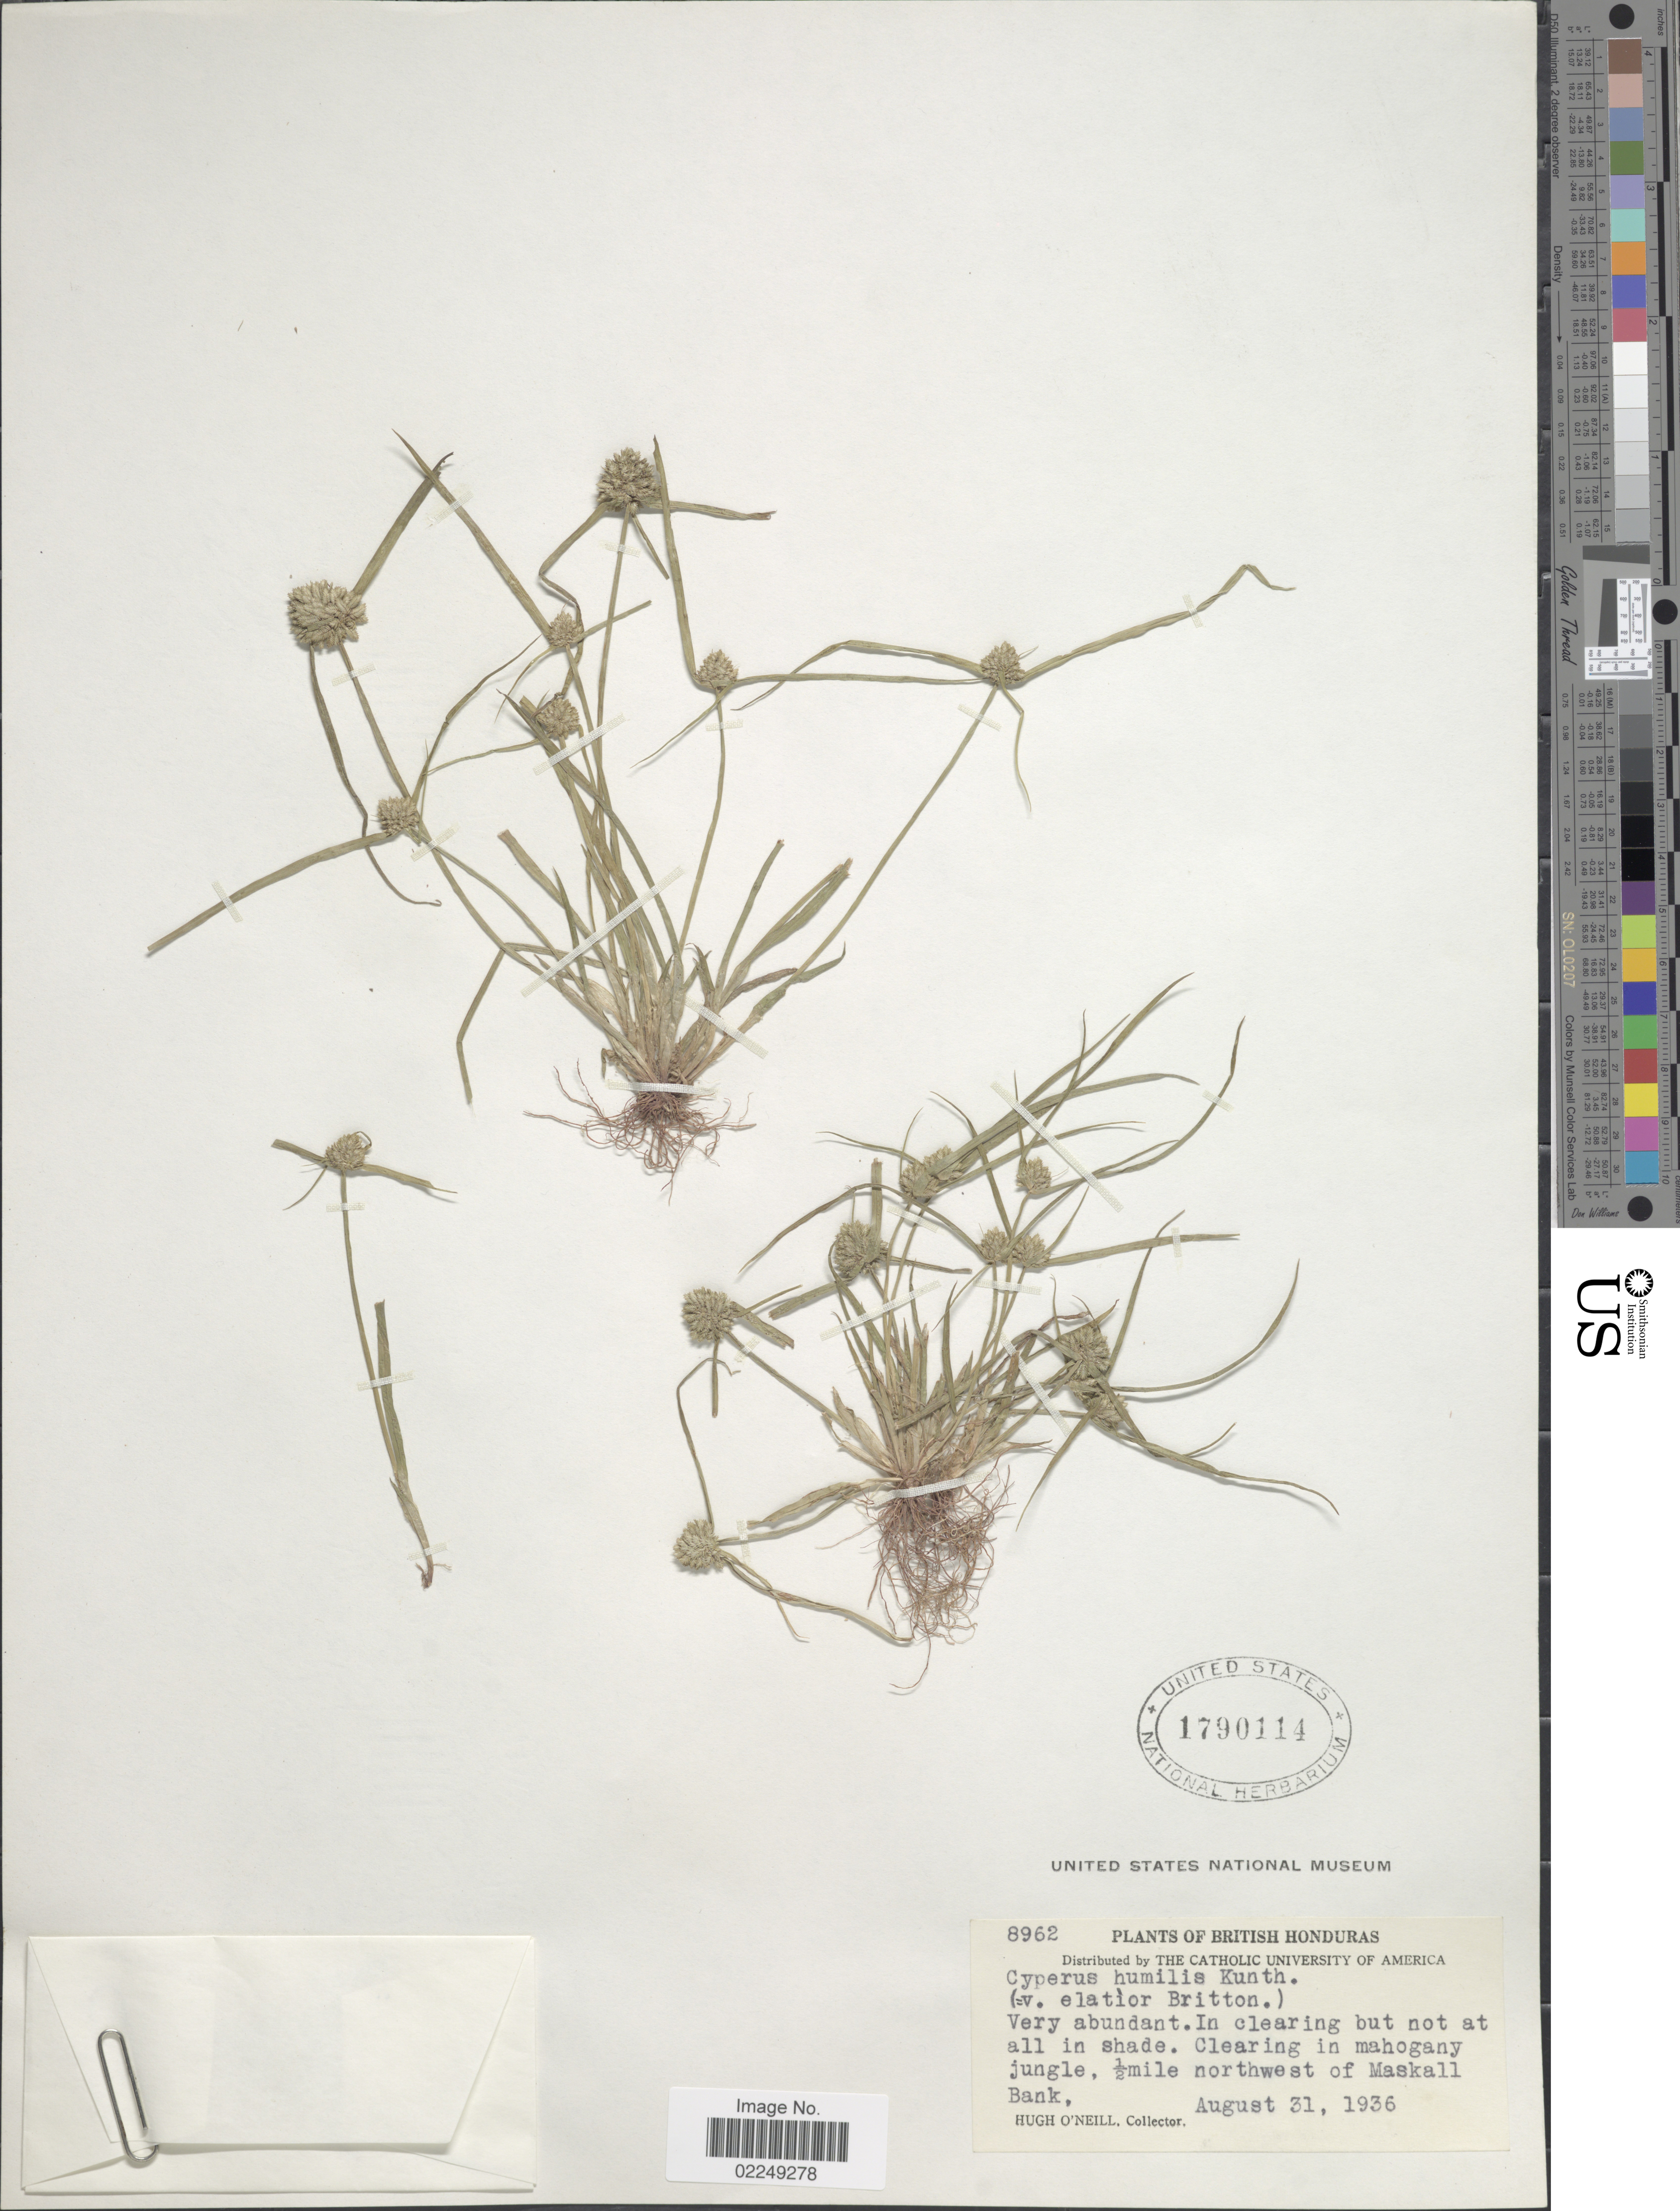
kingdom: Plantae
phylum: Tracheophyta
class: Liliopsida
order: Poales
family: Cyperaceae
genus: Cyperus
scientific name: Cyperus humilis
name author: Kunth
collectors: H. O'Neill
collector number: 8962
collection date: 1936-08-31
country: Belize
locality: British Honduras, ½ mile northwest of Maskall Bank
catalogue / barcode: US 1790114